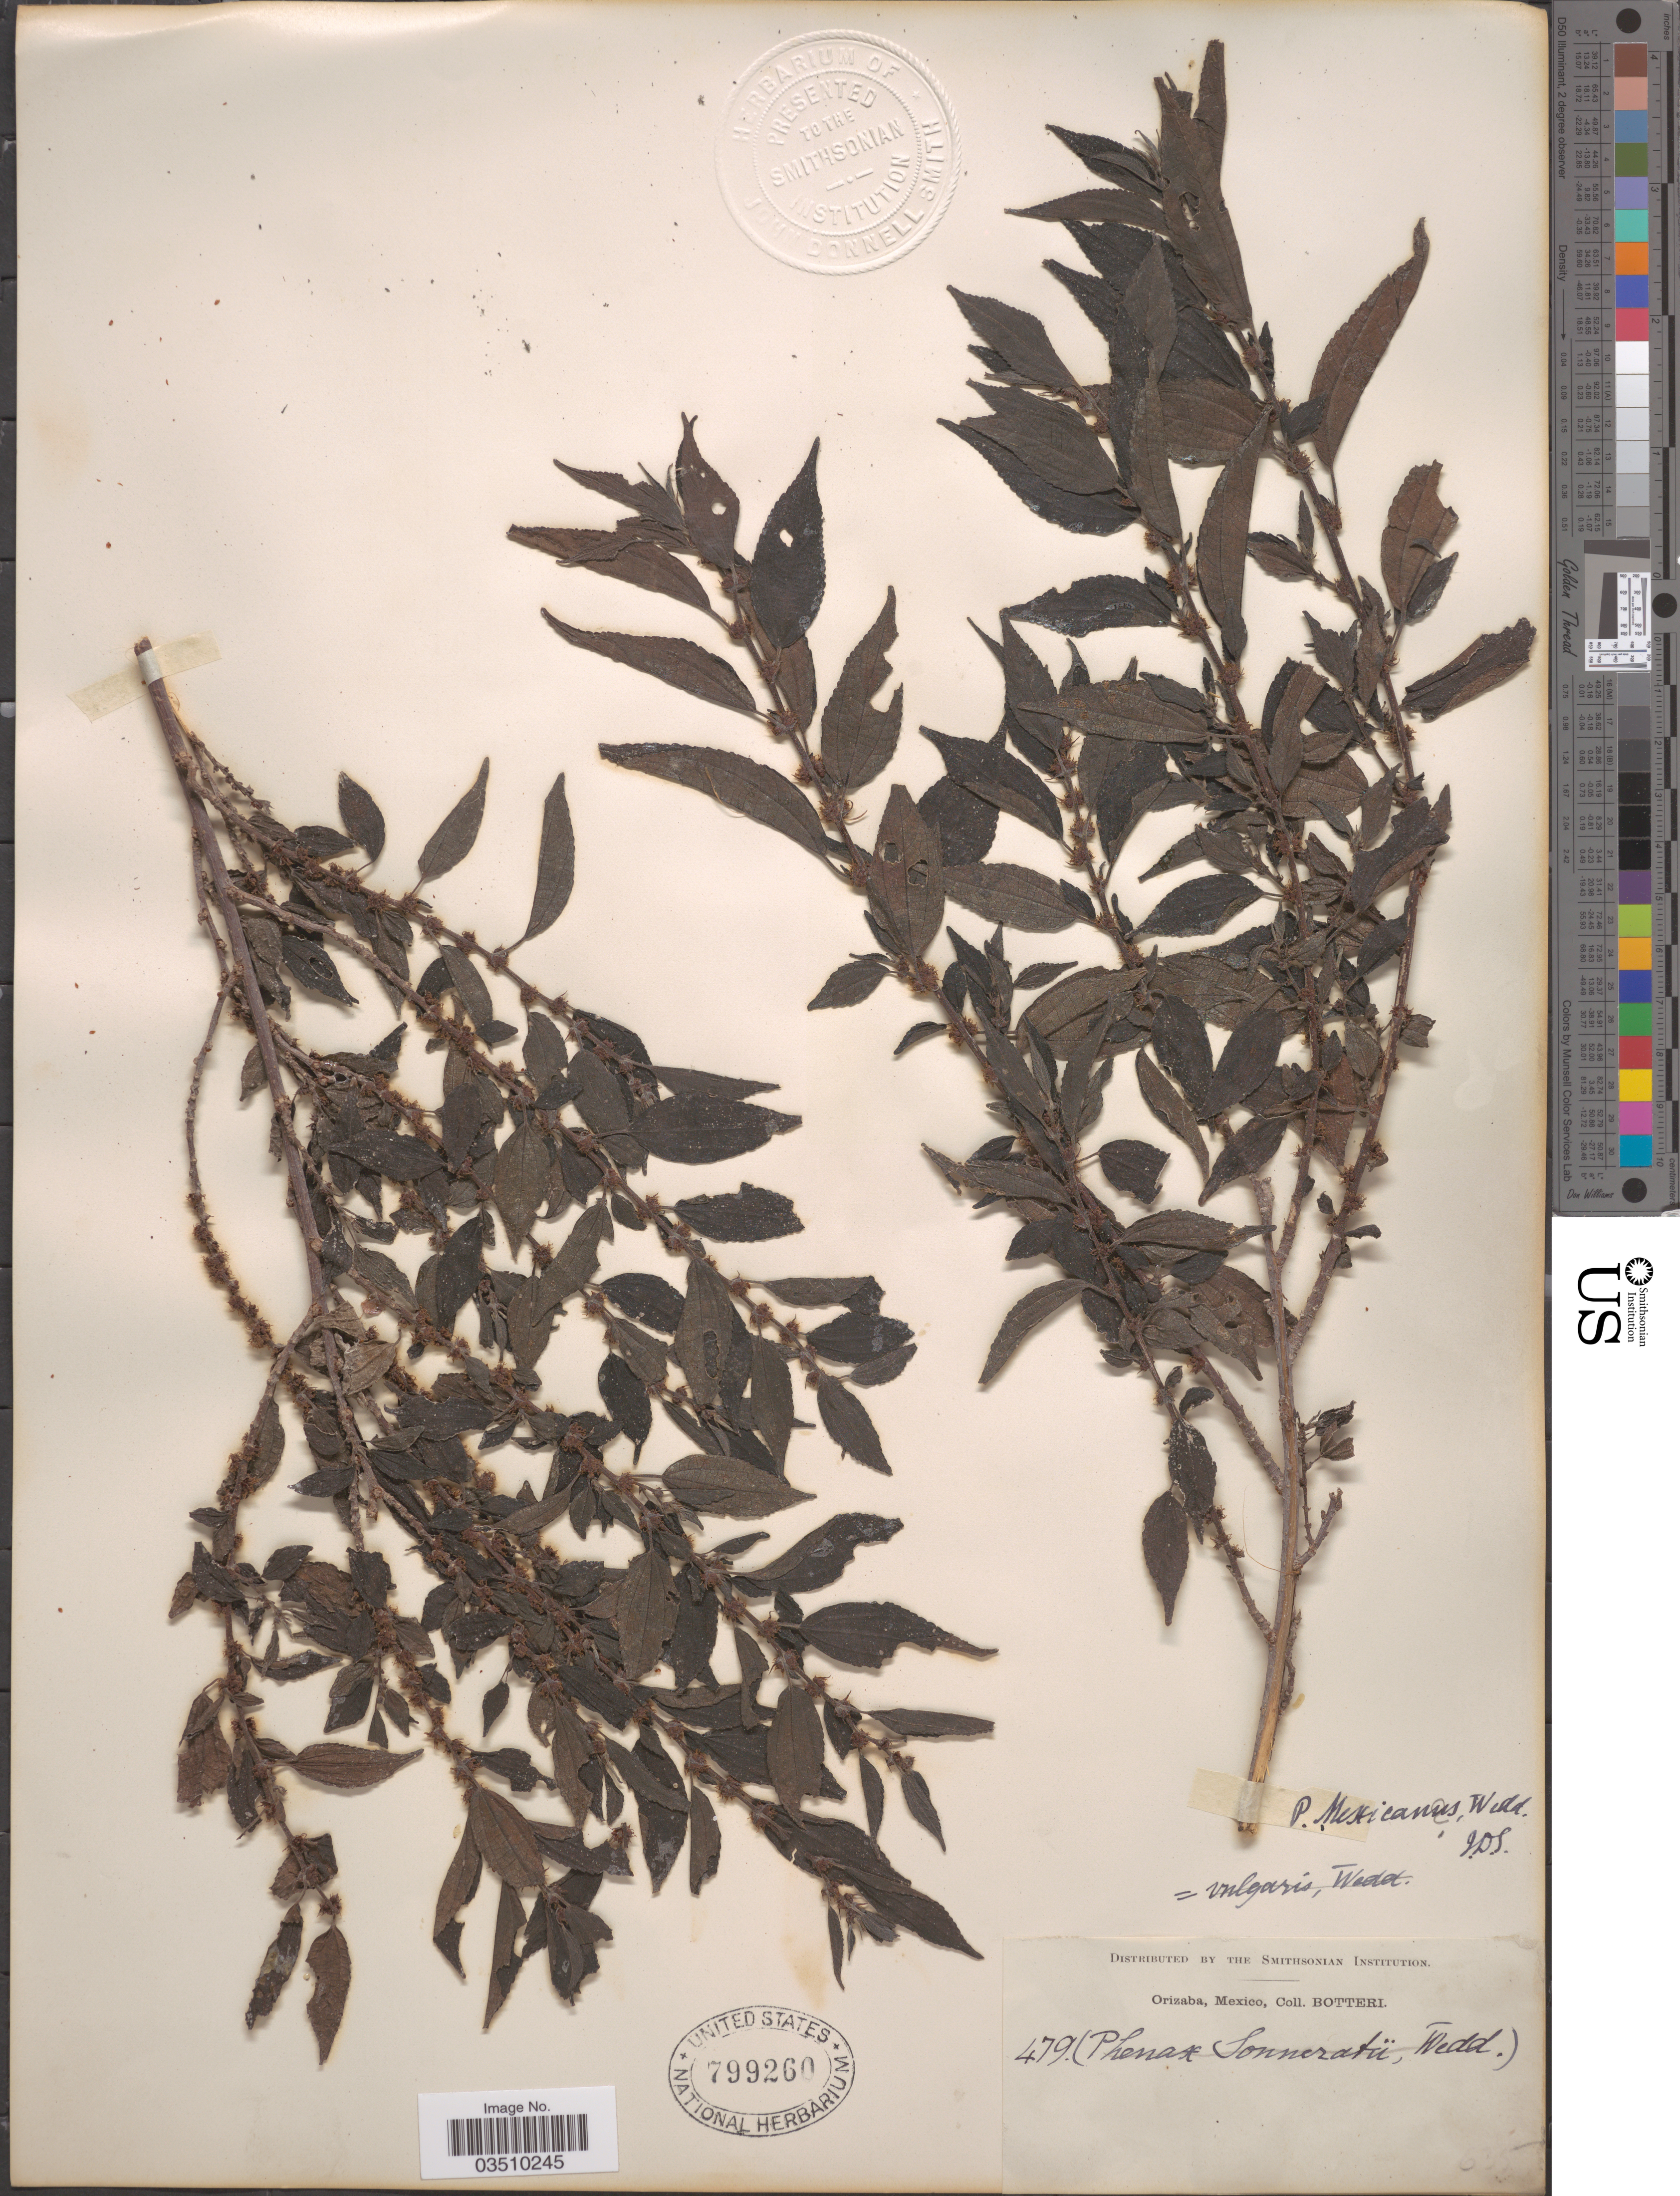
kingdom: Plantae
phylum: Tracheophyta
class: Magnoliopsida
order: Rosales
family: Urticaceae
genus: Phenax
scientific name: Phenax mexicanus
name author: Wedd.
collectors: -. Botteri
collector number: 479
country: Mexico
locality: Orizaba.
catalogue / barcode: US 799260